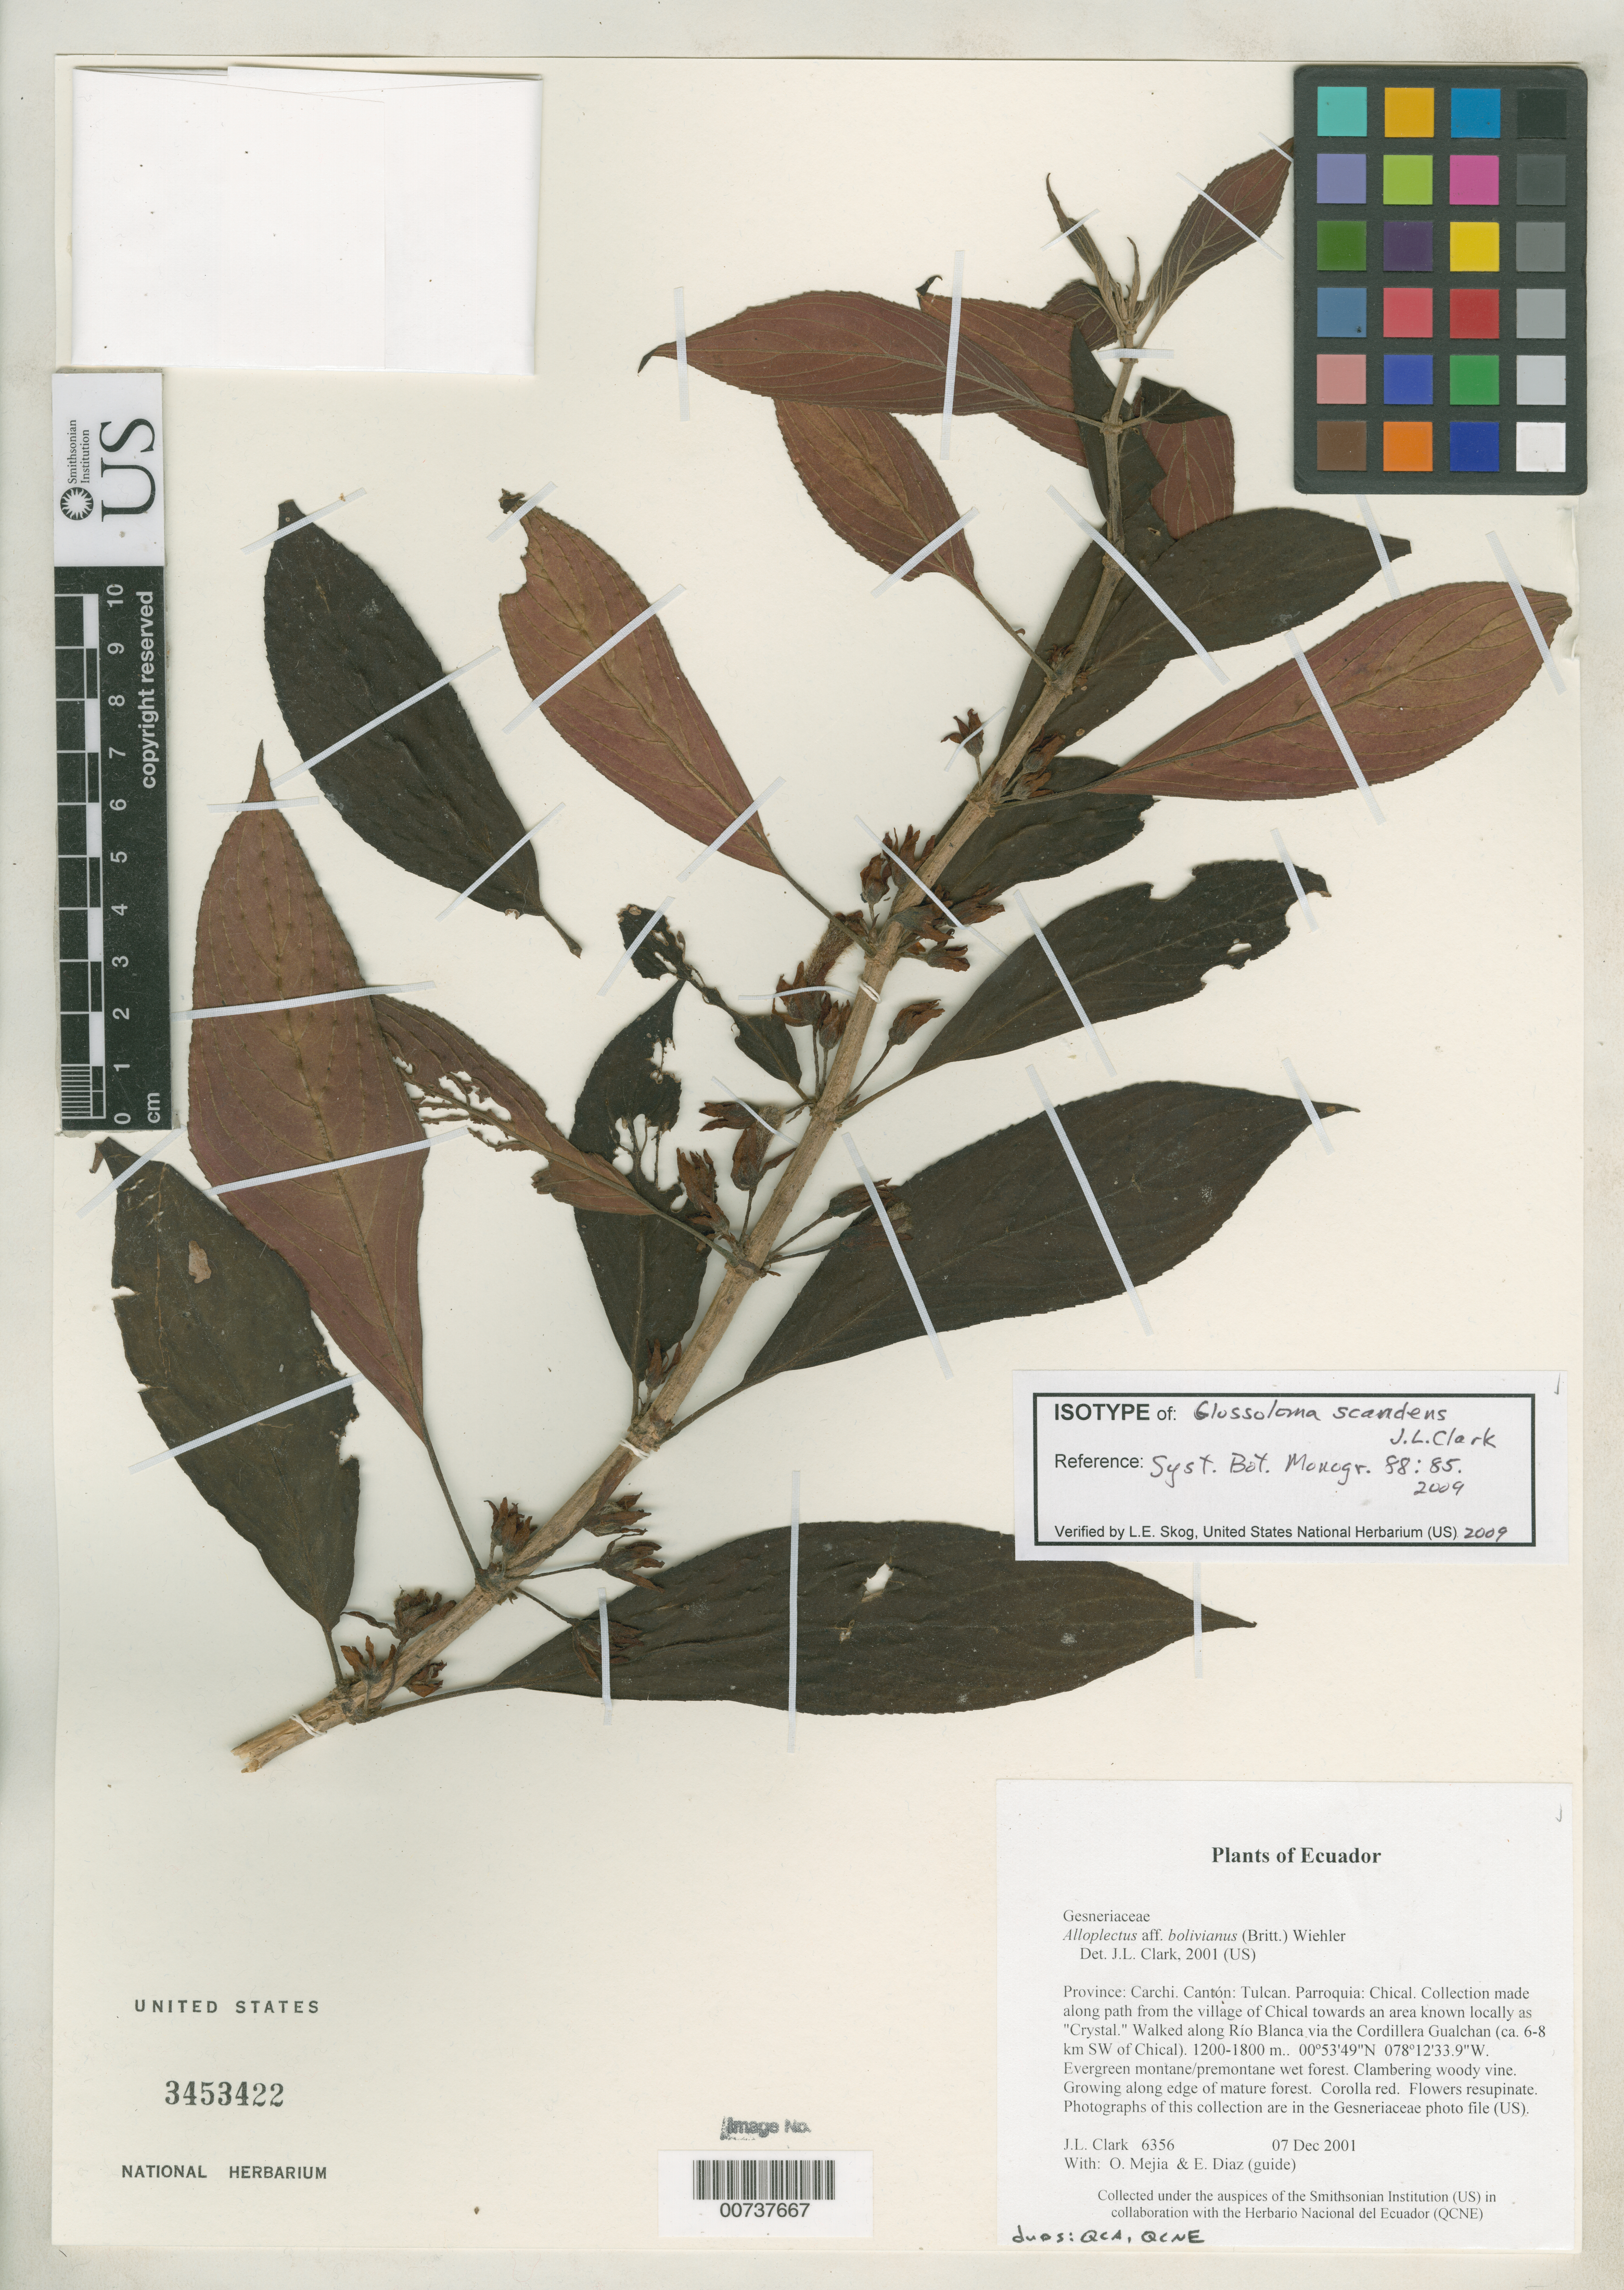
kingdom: Plantae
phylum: Tracheophyta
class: Magnoliopsida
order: Lamiales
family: Gesneriaceae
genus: Glossoloma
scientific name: Glossoloma scandens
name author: J.L. Clark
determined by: Skog, Laurence E.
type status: Isotype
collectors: J. L. Clark, O. Mejia & E. Diaz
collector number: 6356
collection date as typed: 07 Dec 2001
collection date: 2001-12-07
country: Ecuador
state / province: Carchi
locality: Province: Carchi. Cantón: Tulcan. Parroquia: Chical. Collection made along path from the village of Chical towards an area known locally as "Crystal'. Walked along Río Blanca via the Cordillera Gualchan (ca. 6-8 km SW of Chical).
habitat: Evergreen montane/premontane wet forest.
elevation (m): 1200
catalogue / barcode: US 3453422